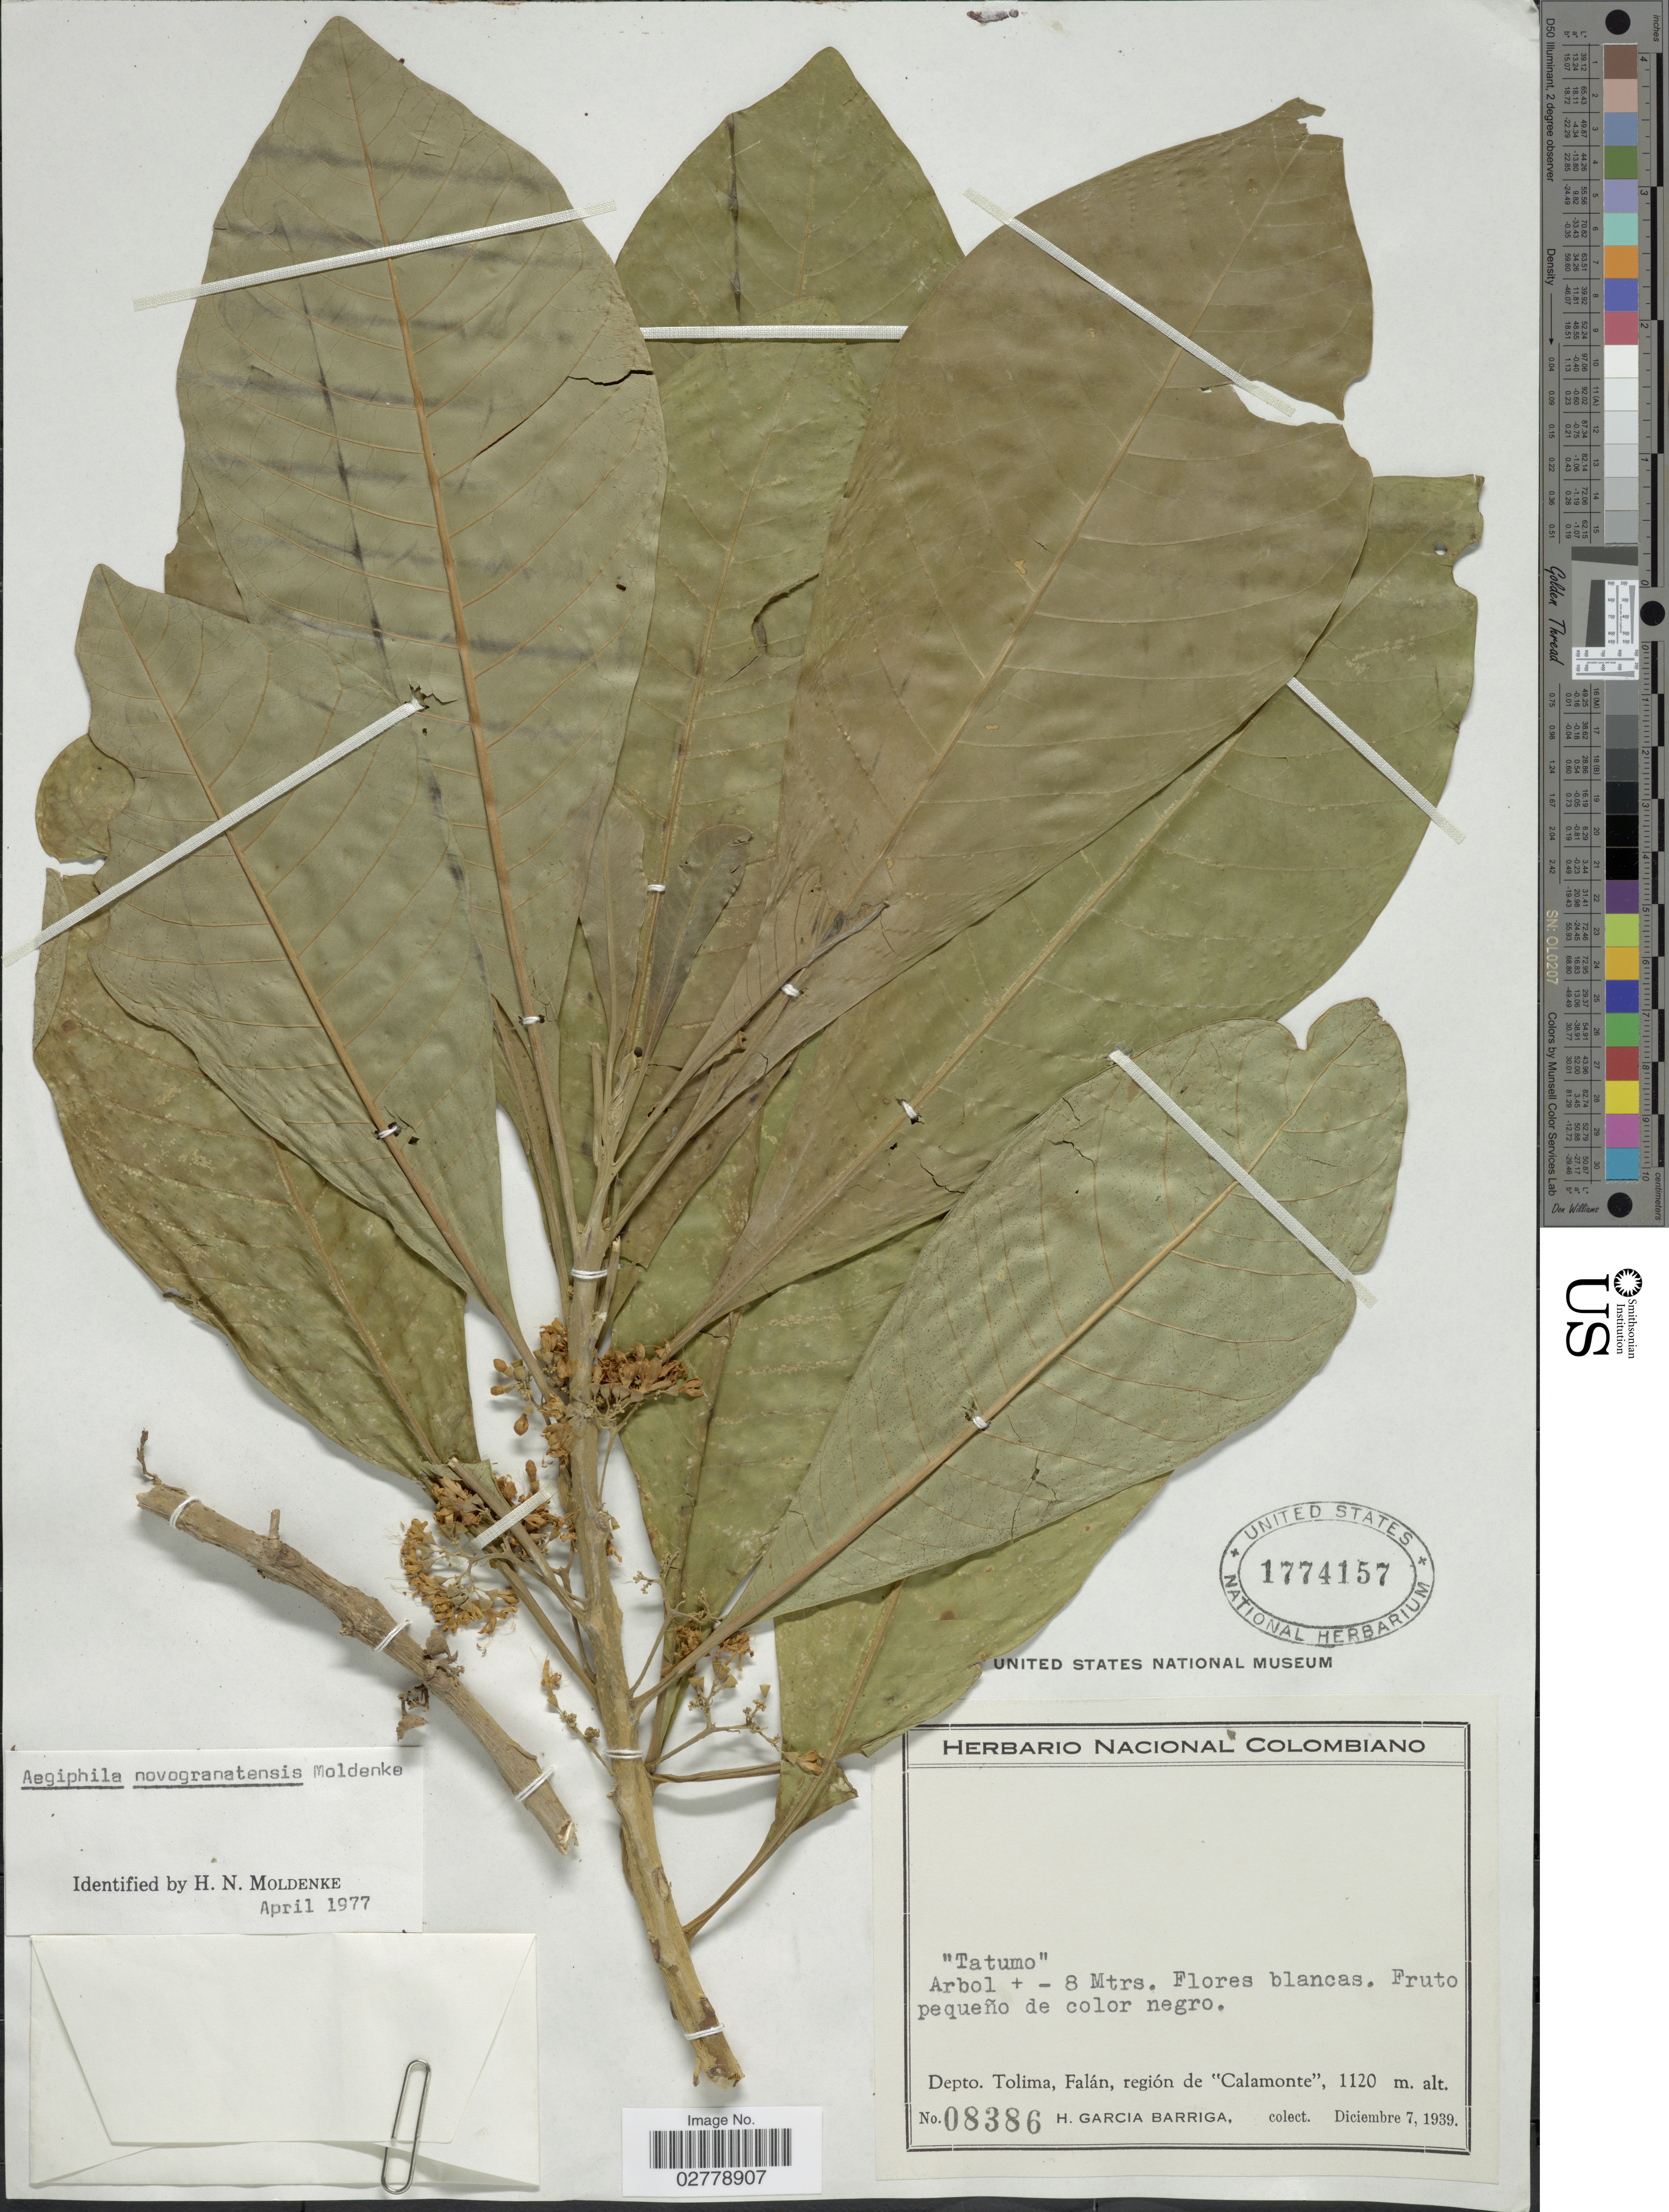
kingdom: Plantae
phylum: Tracheophyta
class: Magnoliopsida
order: Lamiales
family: Lamiaceae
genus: Aegiphila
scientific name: Aegiphila novogranatensis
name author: Moldenke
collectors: H. García Barriga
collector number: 08386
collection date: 1939-12-07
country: Colombia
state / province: Tolima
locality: Falán, región de "Calamonte".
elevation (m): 1120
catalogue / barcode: US 1774157